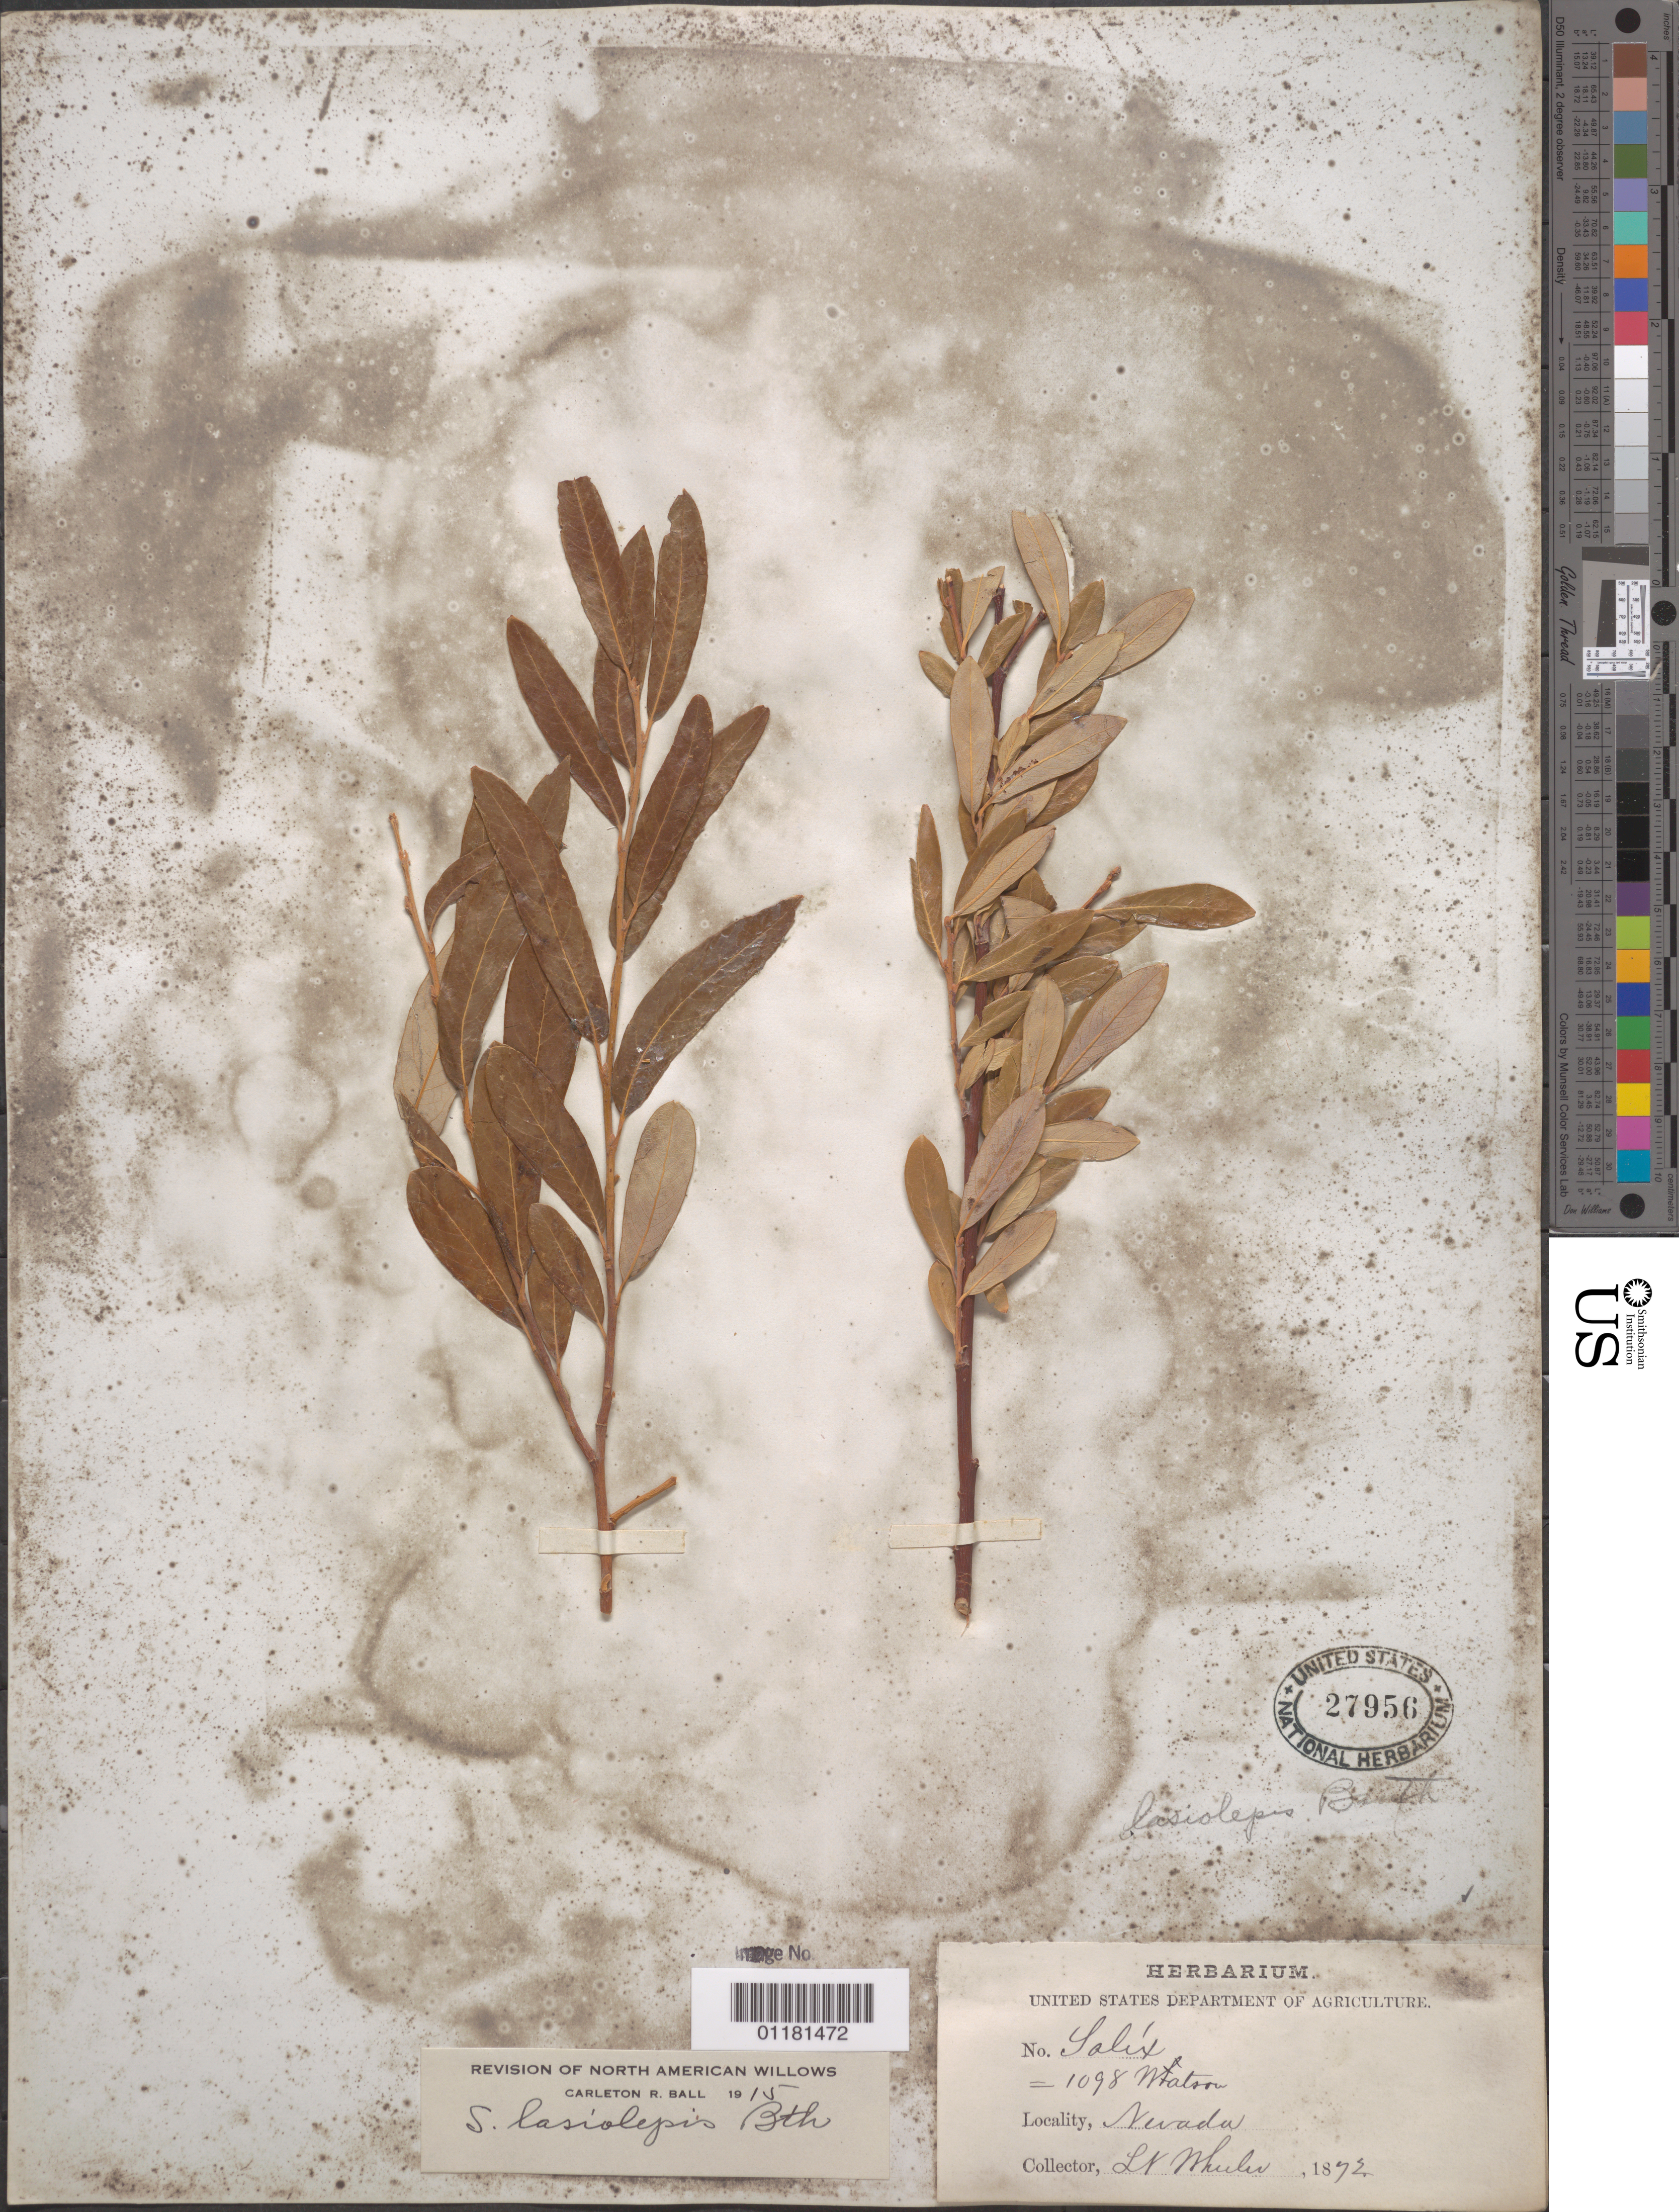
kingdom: Plantae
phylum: Tracheophyta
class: Magnoliopsida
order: Malpighiales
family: Salicaceae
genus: Salix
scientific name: Salix lasiolepis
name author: Benth.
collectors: -- Wheeler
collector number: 1098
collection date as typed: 1872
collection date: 1872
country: United States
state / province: Nevada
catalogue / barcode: US 27956